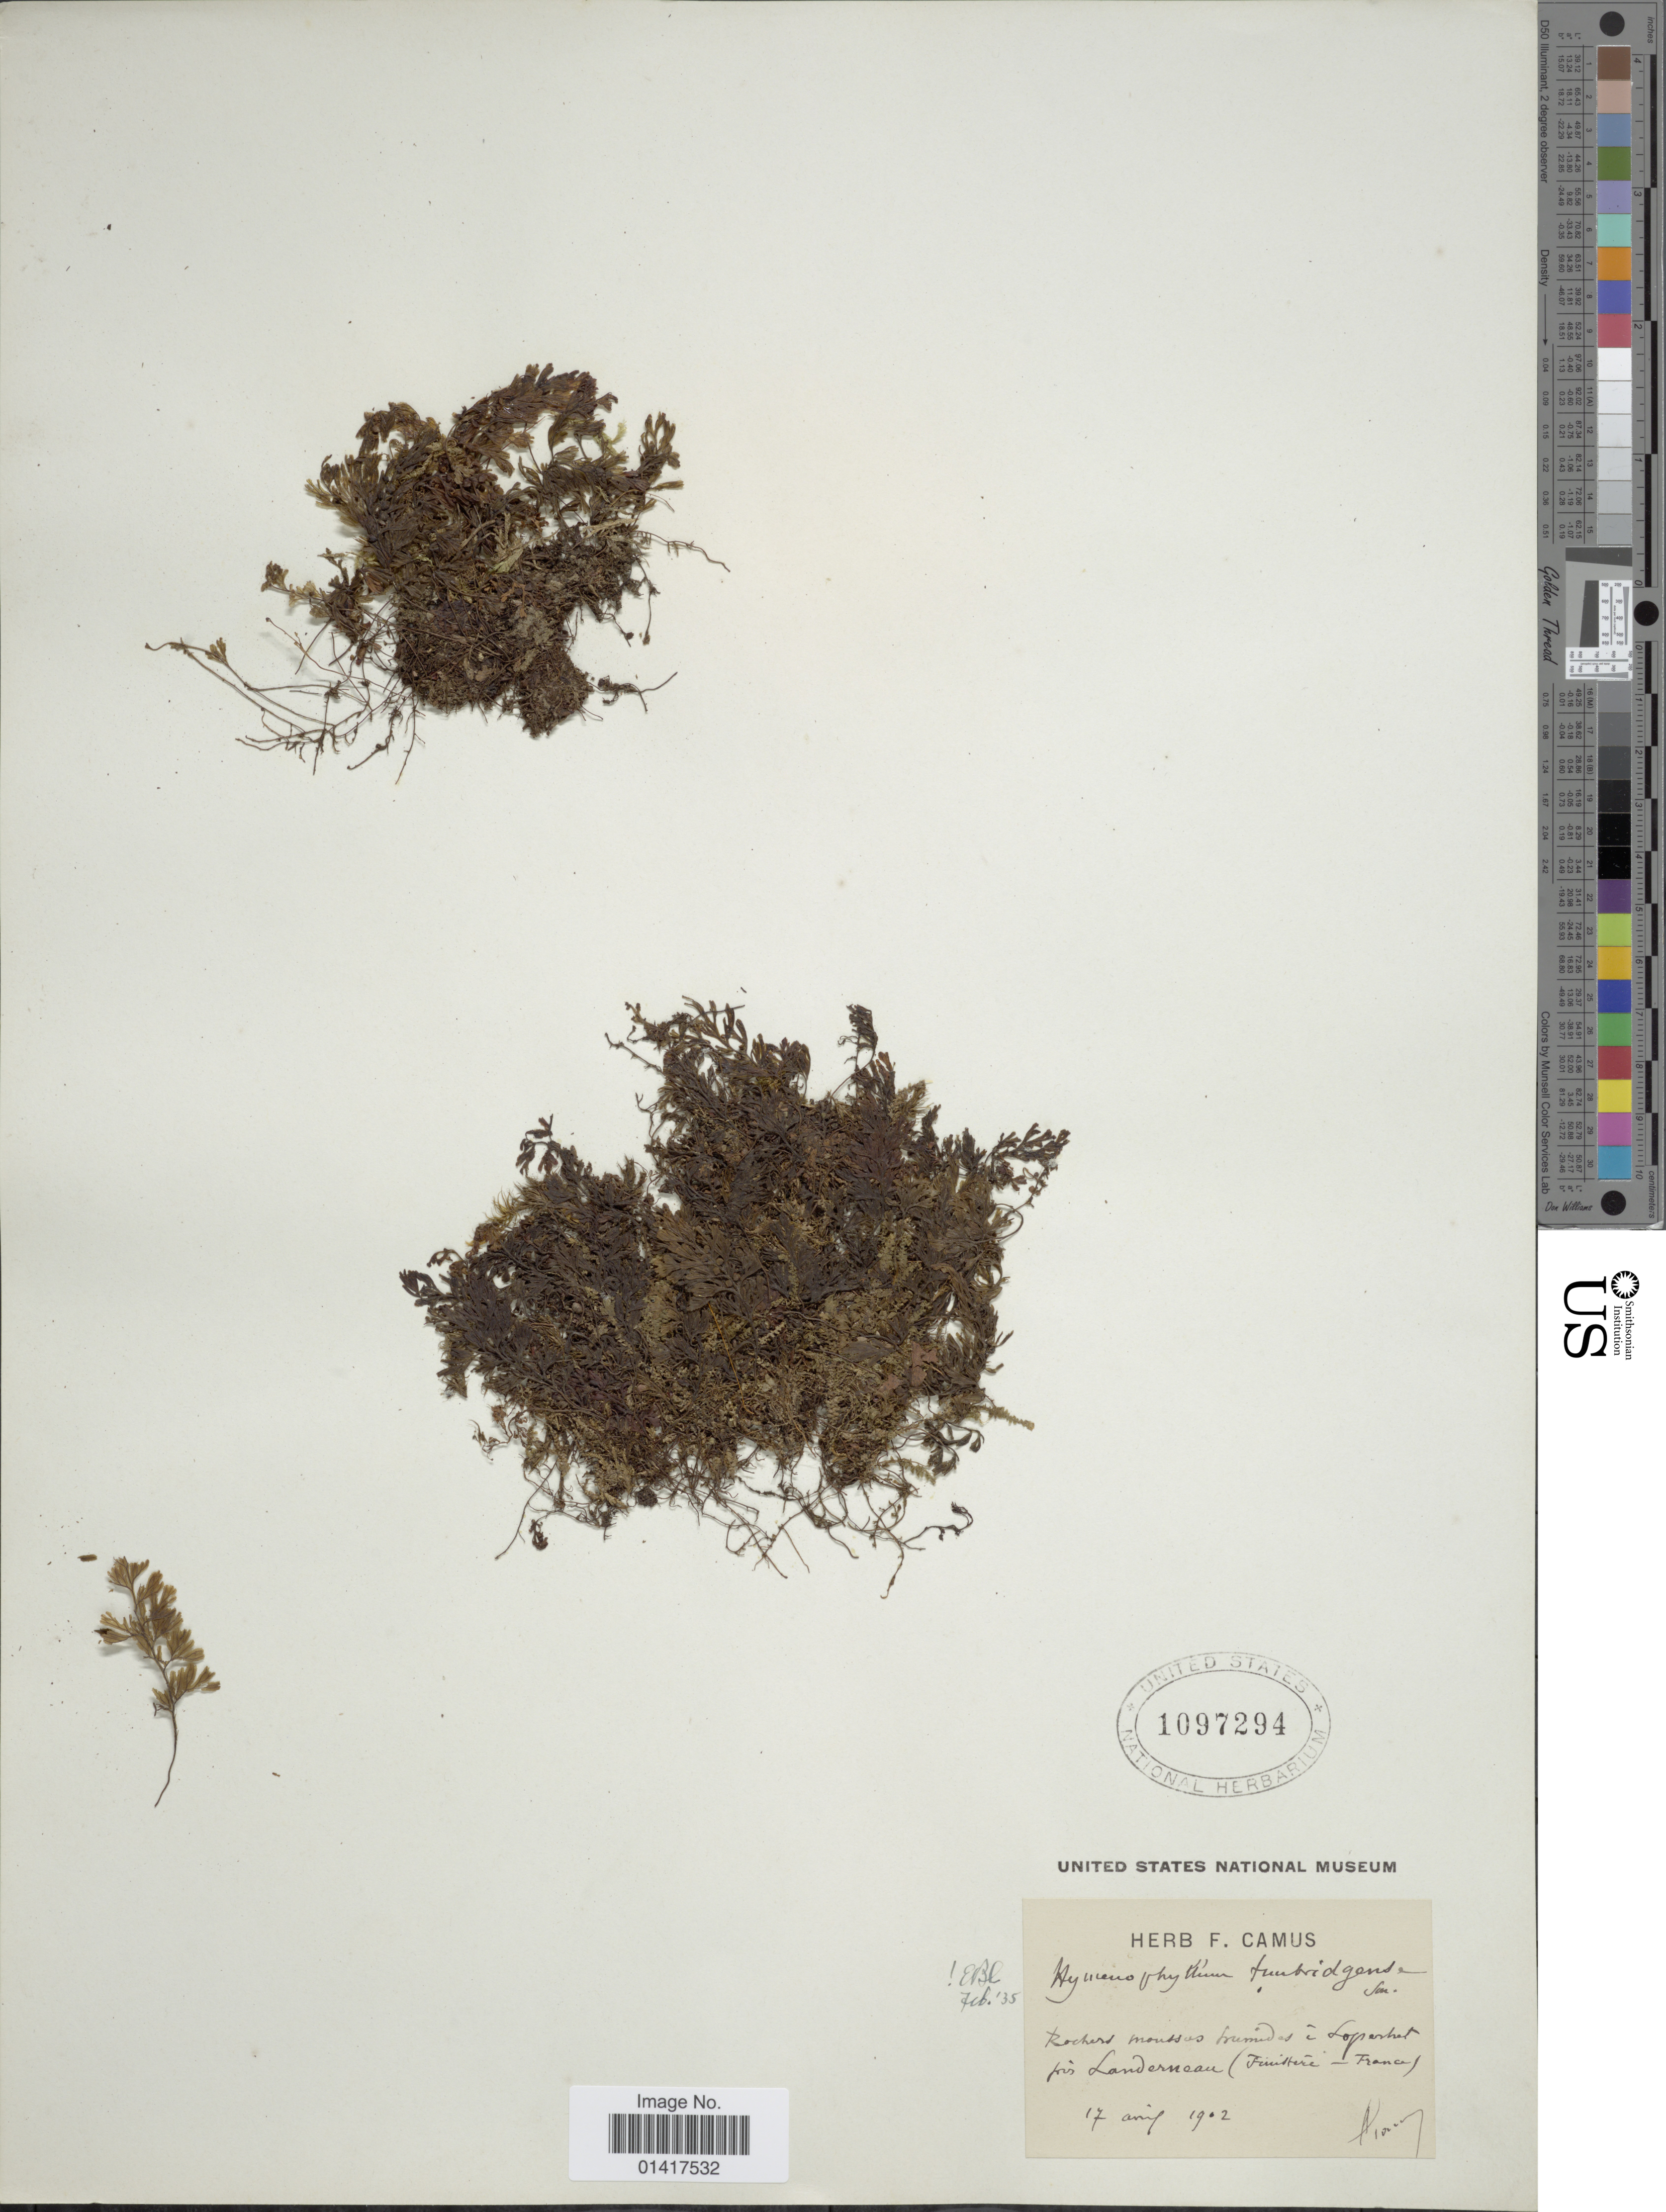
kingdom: Plantae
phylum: Tracheophyta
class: Polypodiopsida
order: Hymenophyllales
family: Hymenophyllaceae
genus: Hymenophyllum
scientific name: Hymenophyllum tunbrigense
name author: (L.) Small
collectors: F. Camus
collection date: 1902-04-17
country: France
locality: Rockers moussou humids i lopertet pris Landerneau (fruitis France) [interpreted]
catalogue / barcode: US 1097294